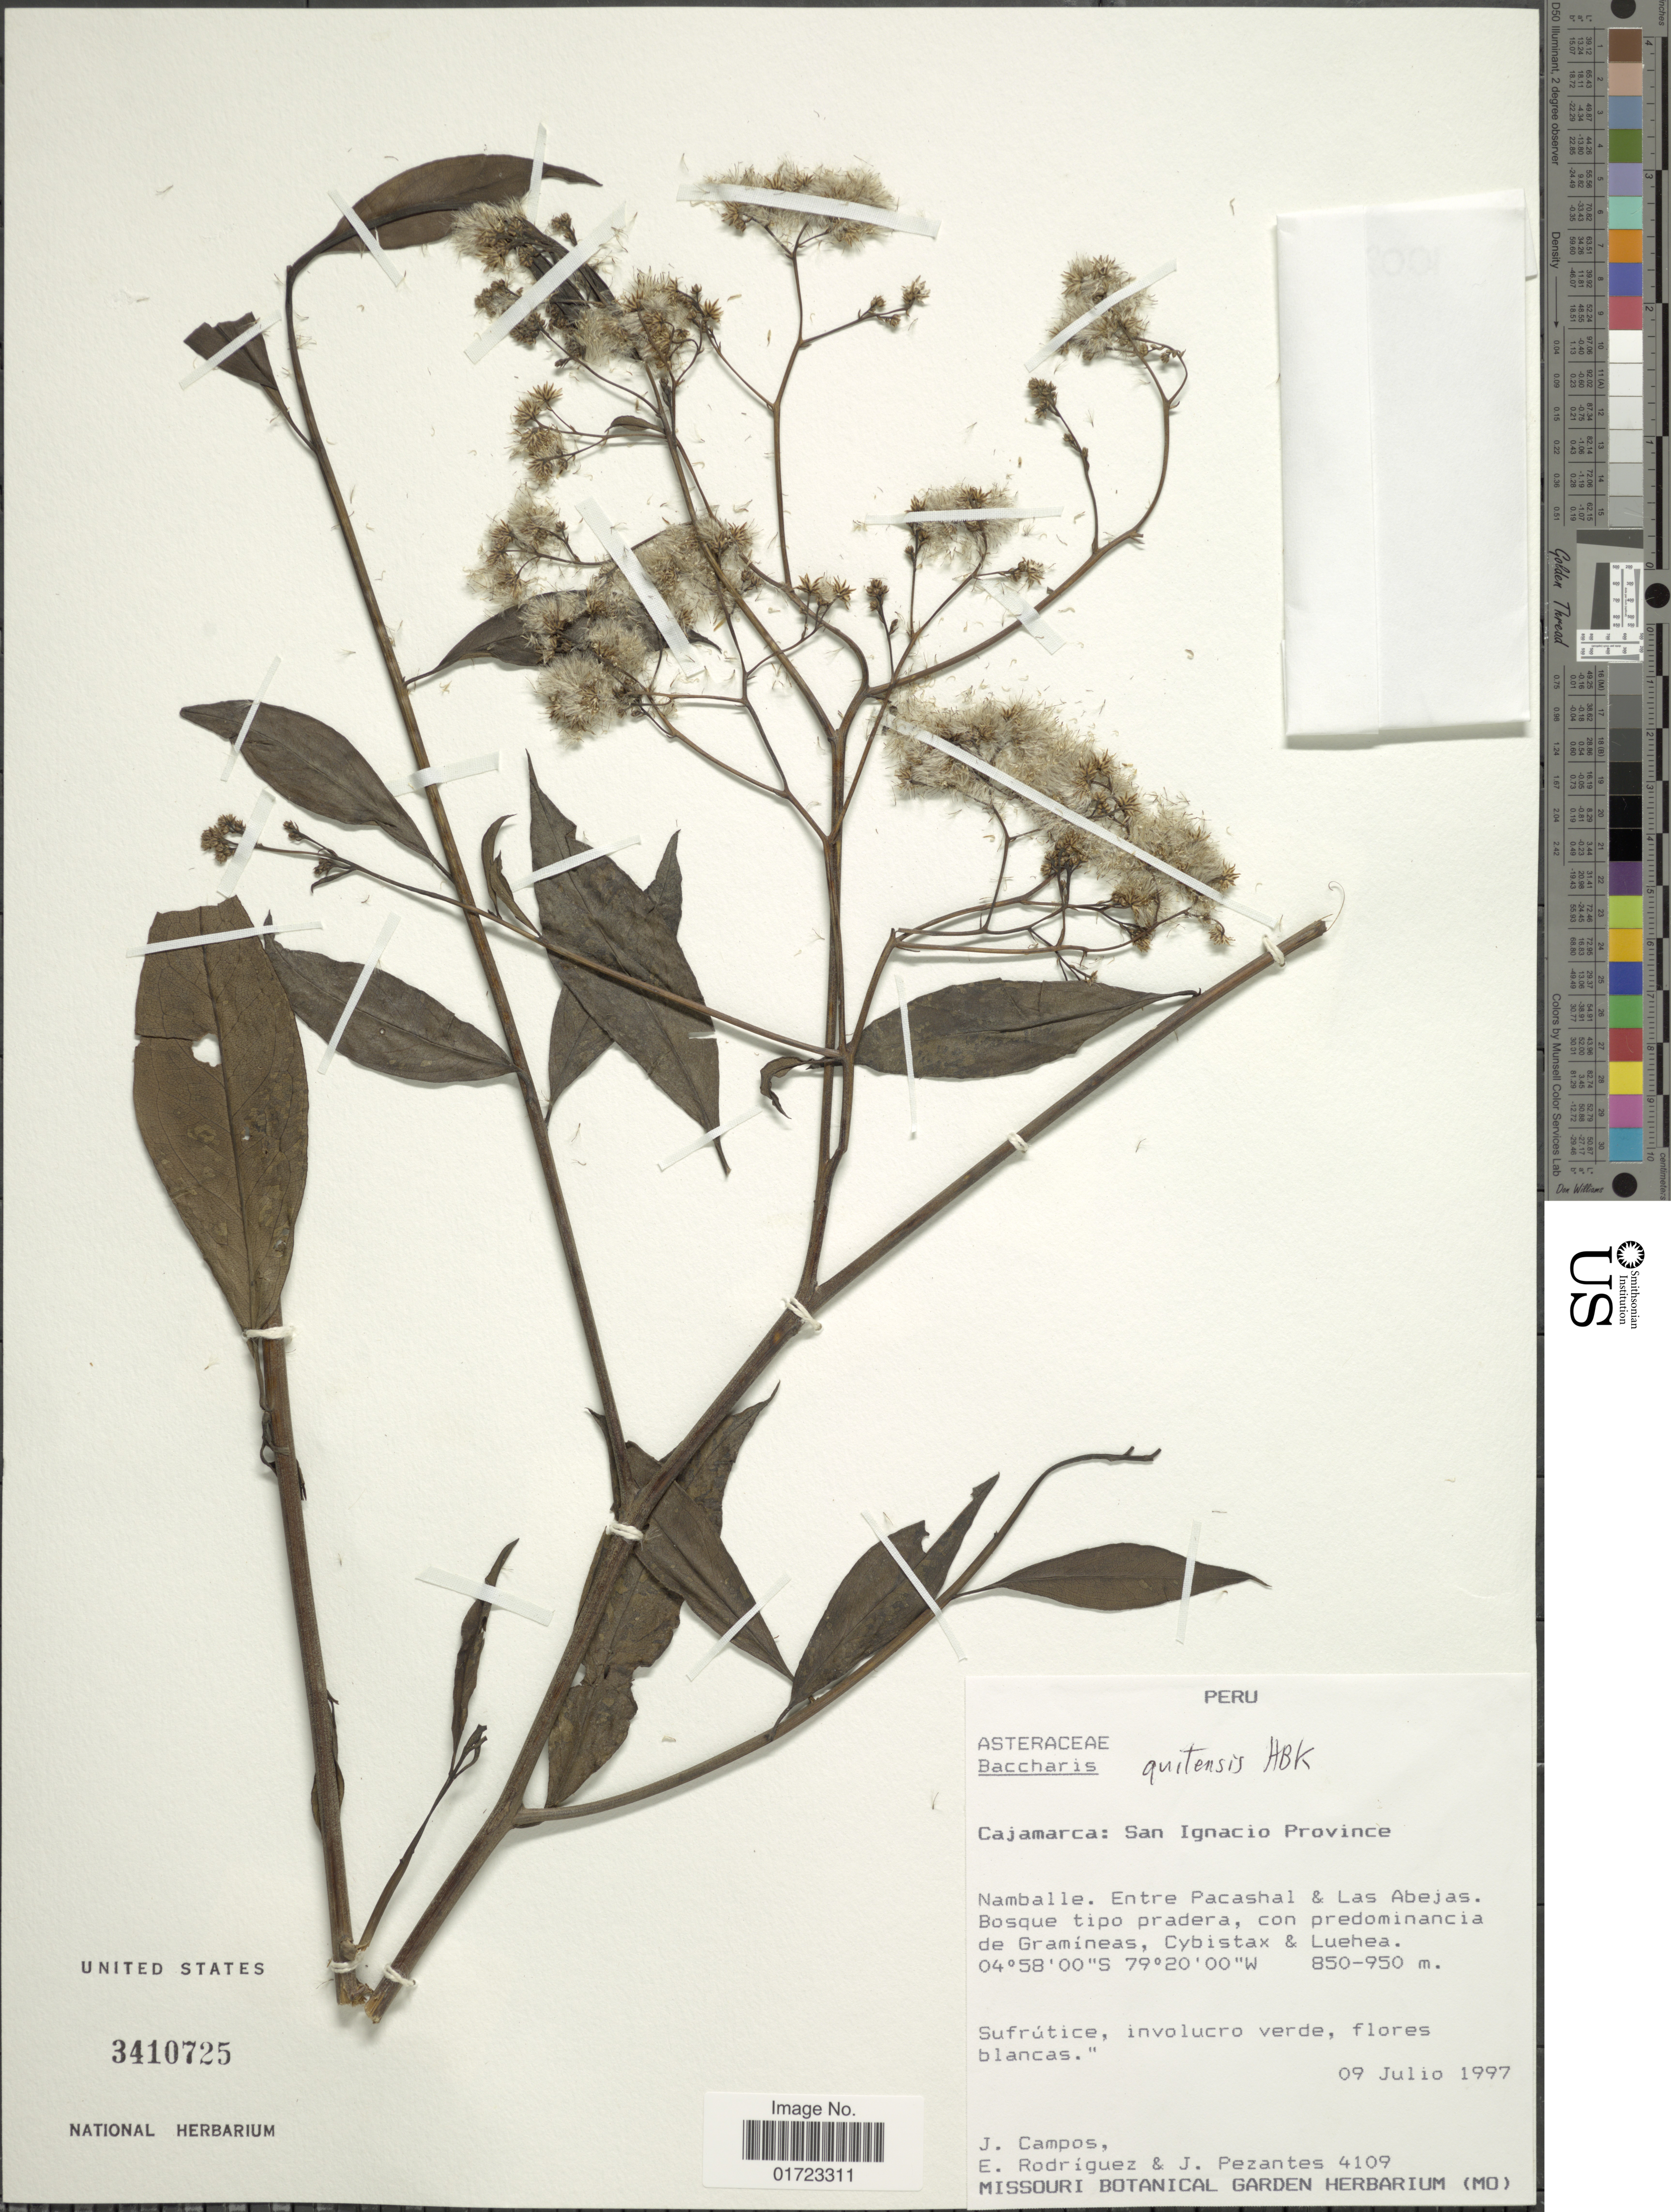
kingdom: Plantae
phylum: Tracheophyta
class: Magnoliopsida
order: Asterales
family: Asteraceae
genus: Baccharis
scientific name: Baccharis quitensis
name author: Kunth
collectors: J. Campos, E. Rodriguez & J. Pezantes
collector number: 4109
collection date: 1997-07-09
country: Peru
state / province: Cajamarca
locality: Cajamarca: San Ignacio Province, Namballe. Entre Pacashal & Las Abejas.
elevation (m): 850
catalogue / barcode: US 3410725